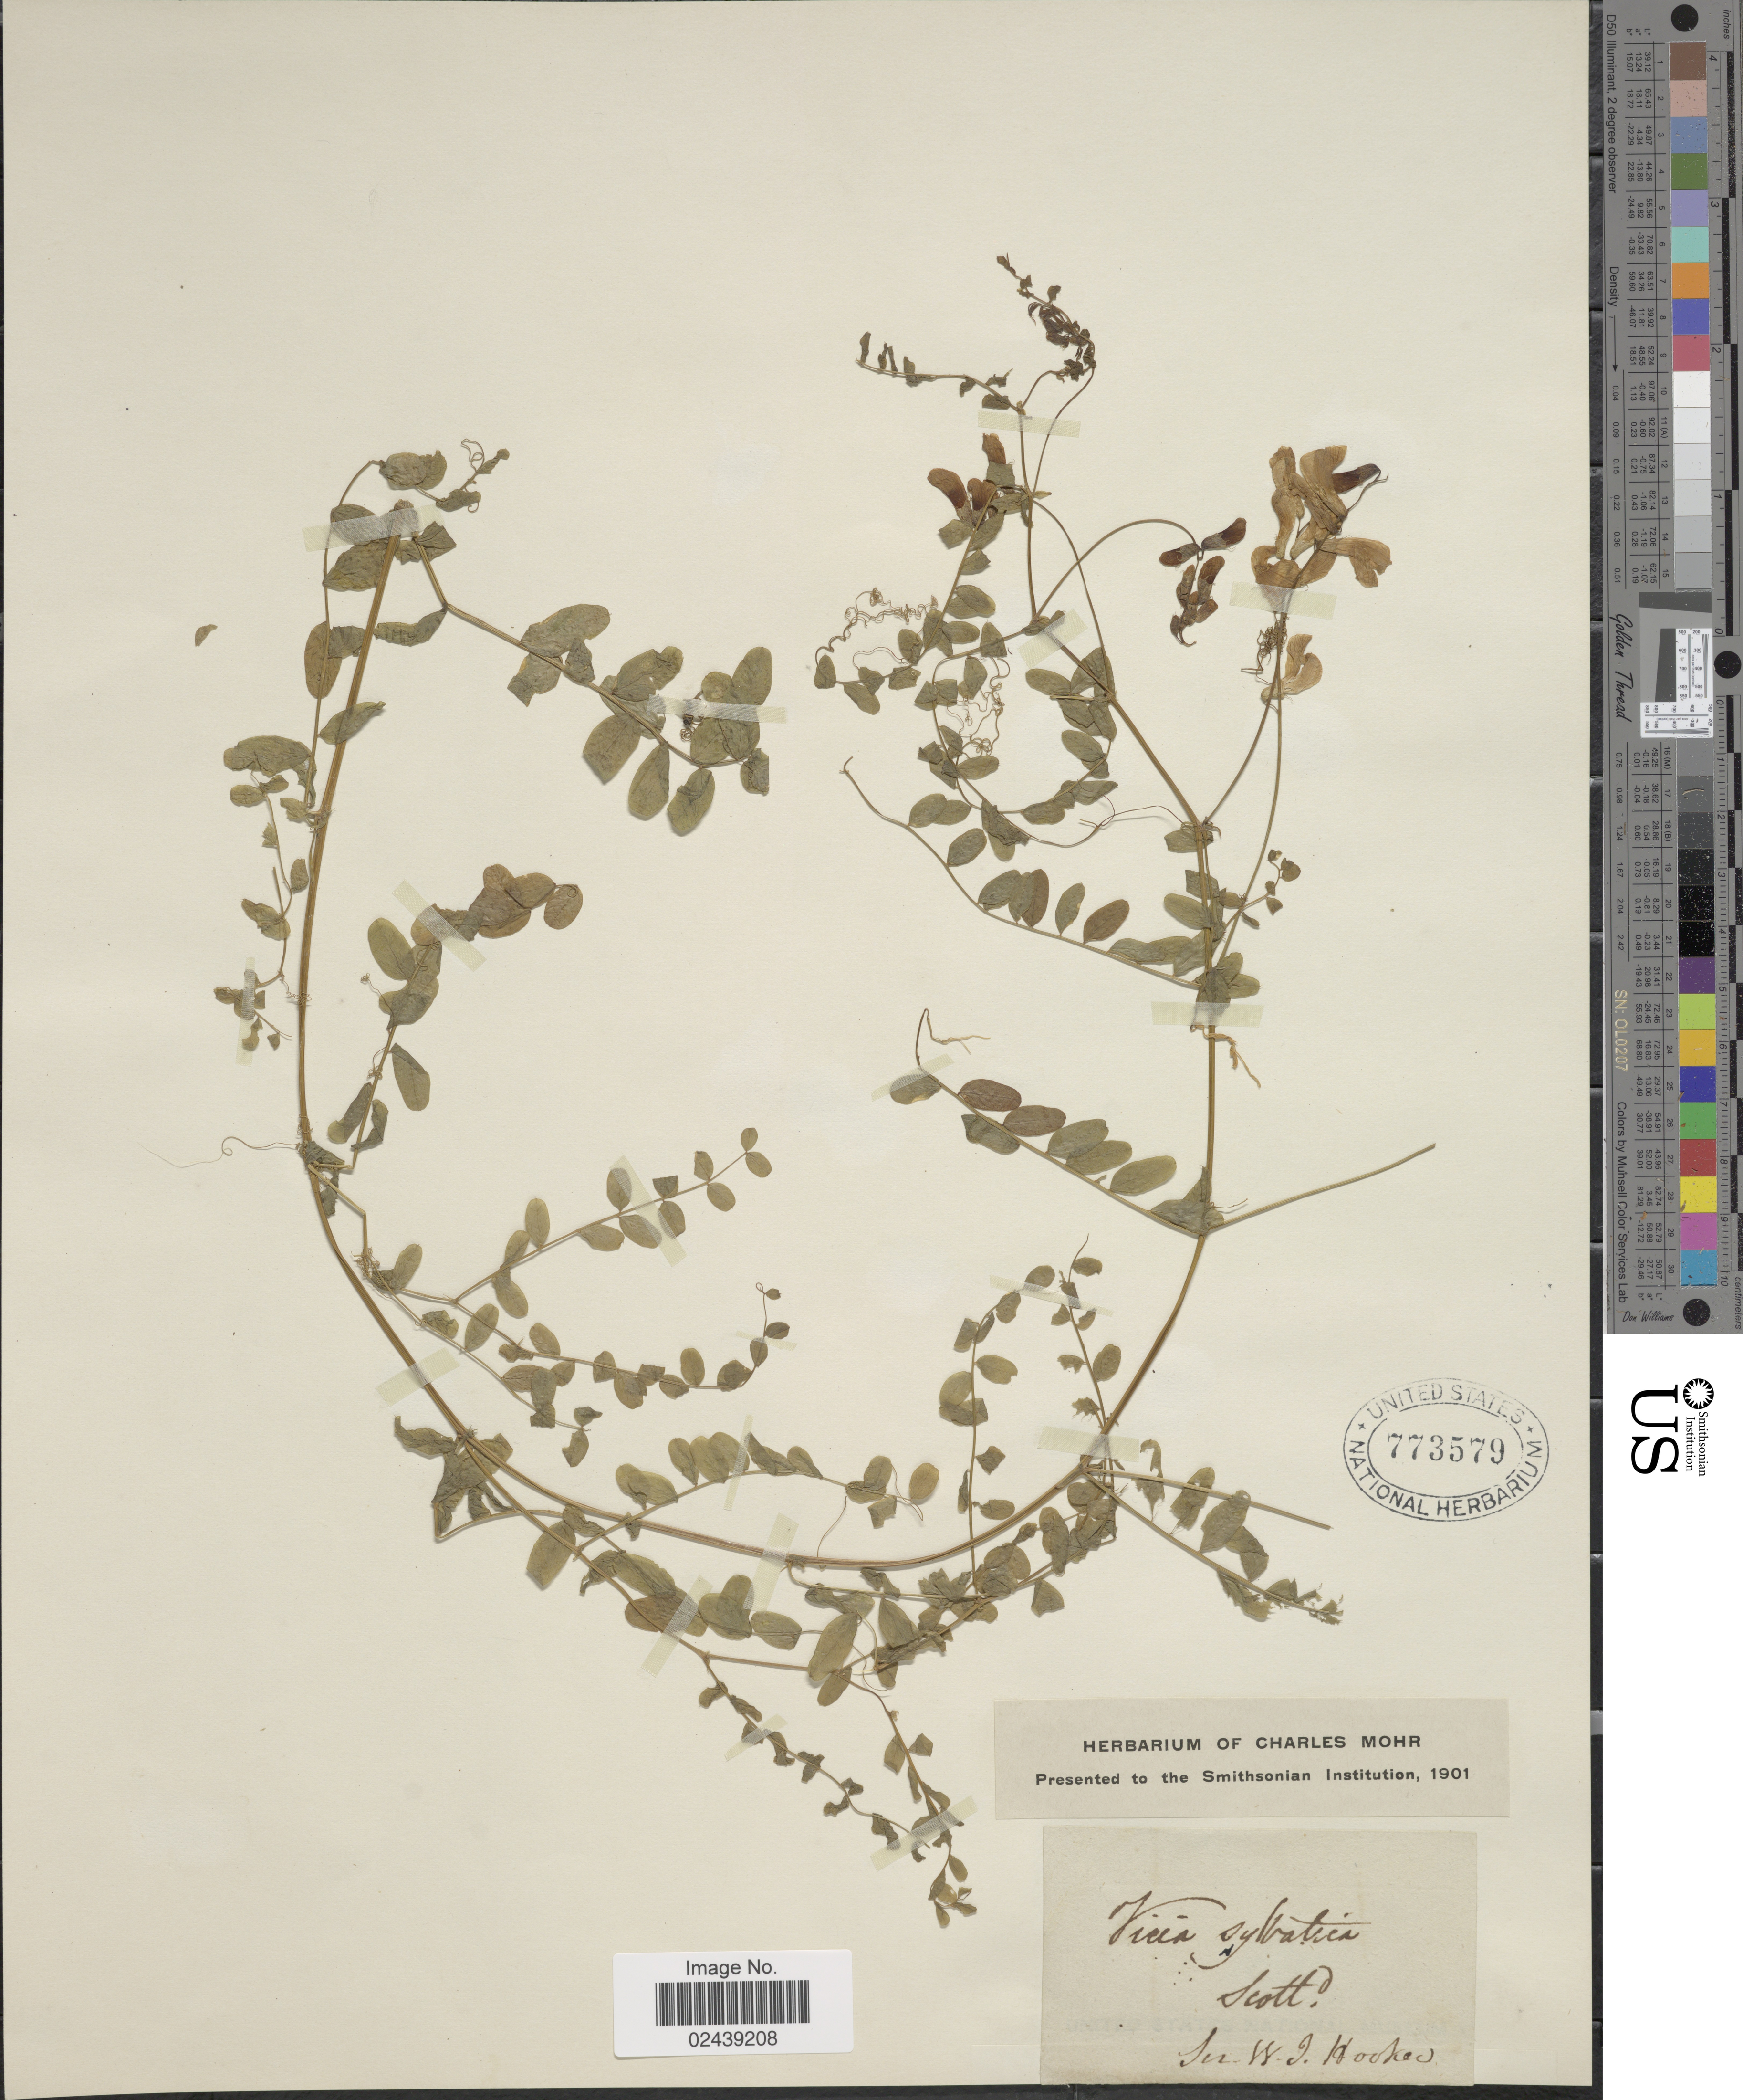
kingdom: Plantae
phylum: Tracheophyta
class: Magnoliopsida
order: Fabales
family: Fabaceae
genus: Vicia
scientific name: Vicia sylvatica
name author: L.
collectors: W. J. Hooker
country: United Kingdom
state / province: Scotland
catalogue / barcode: US 773579